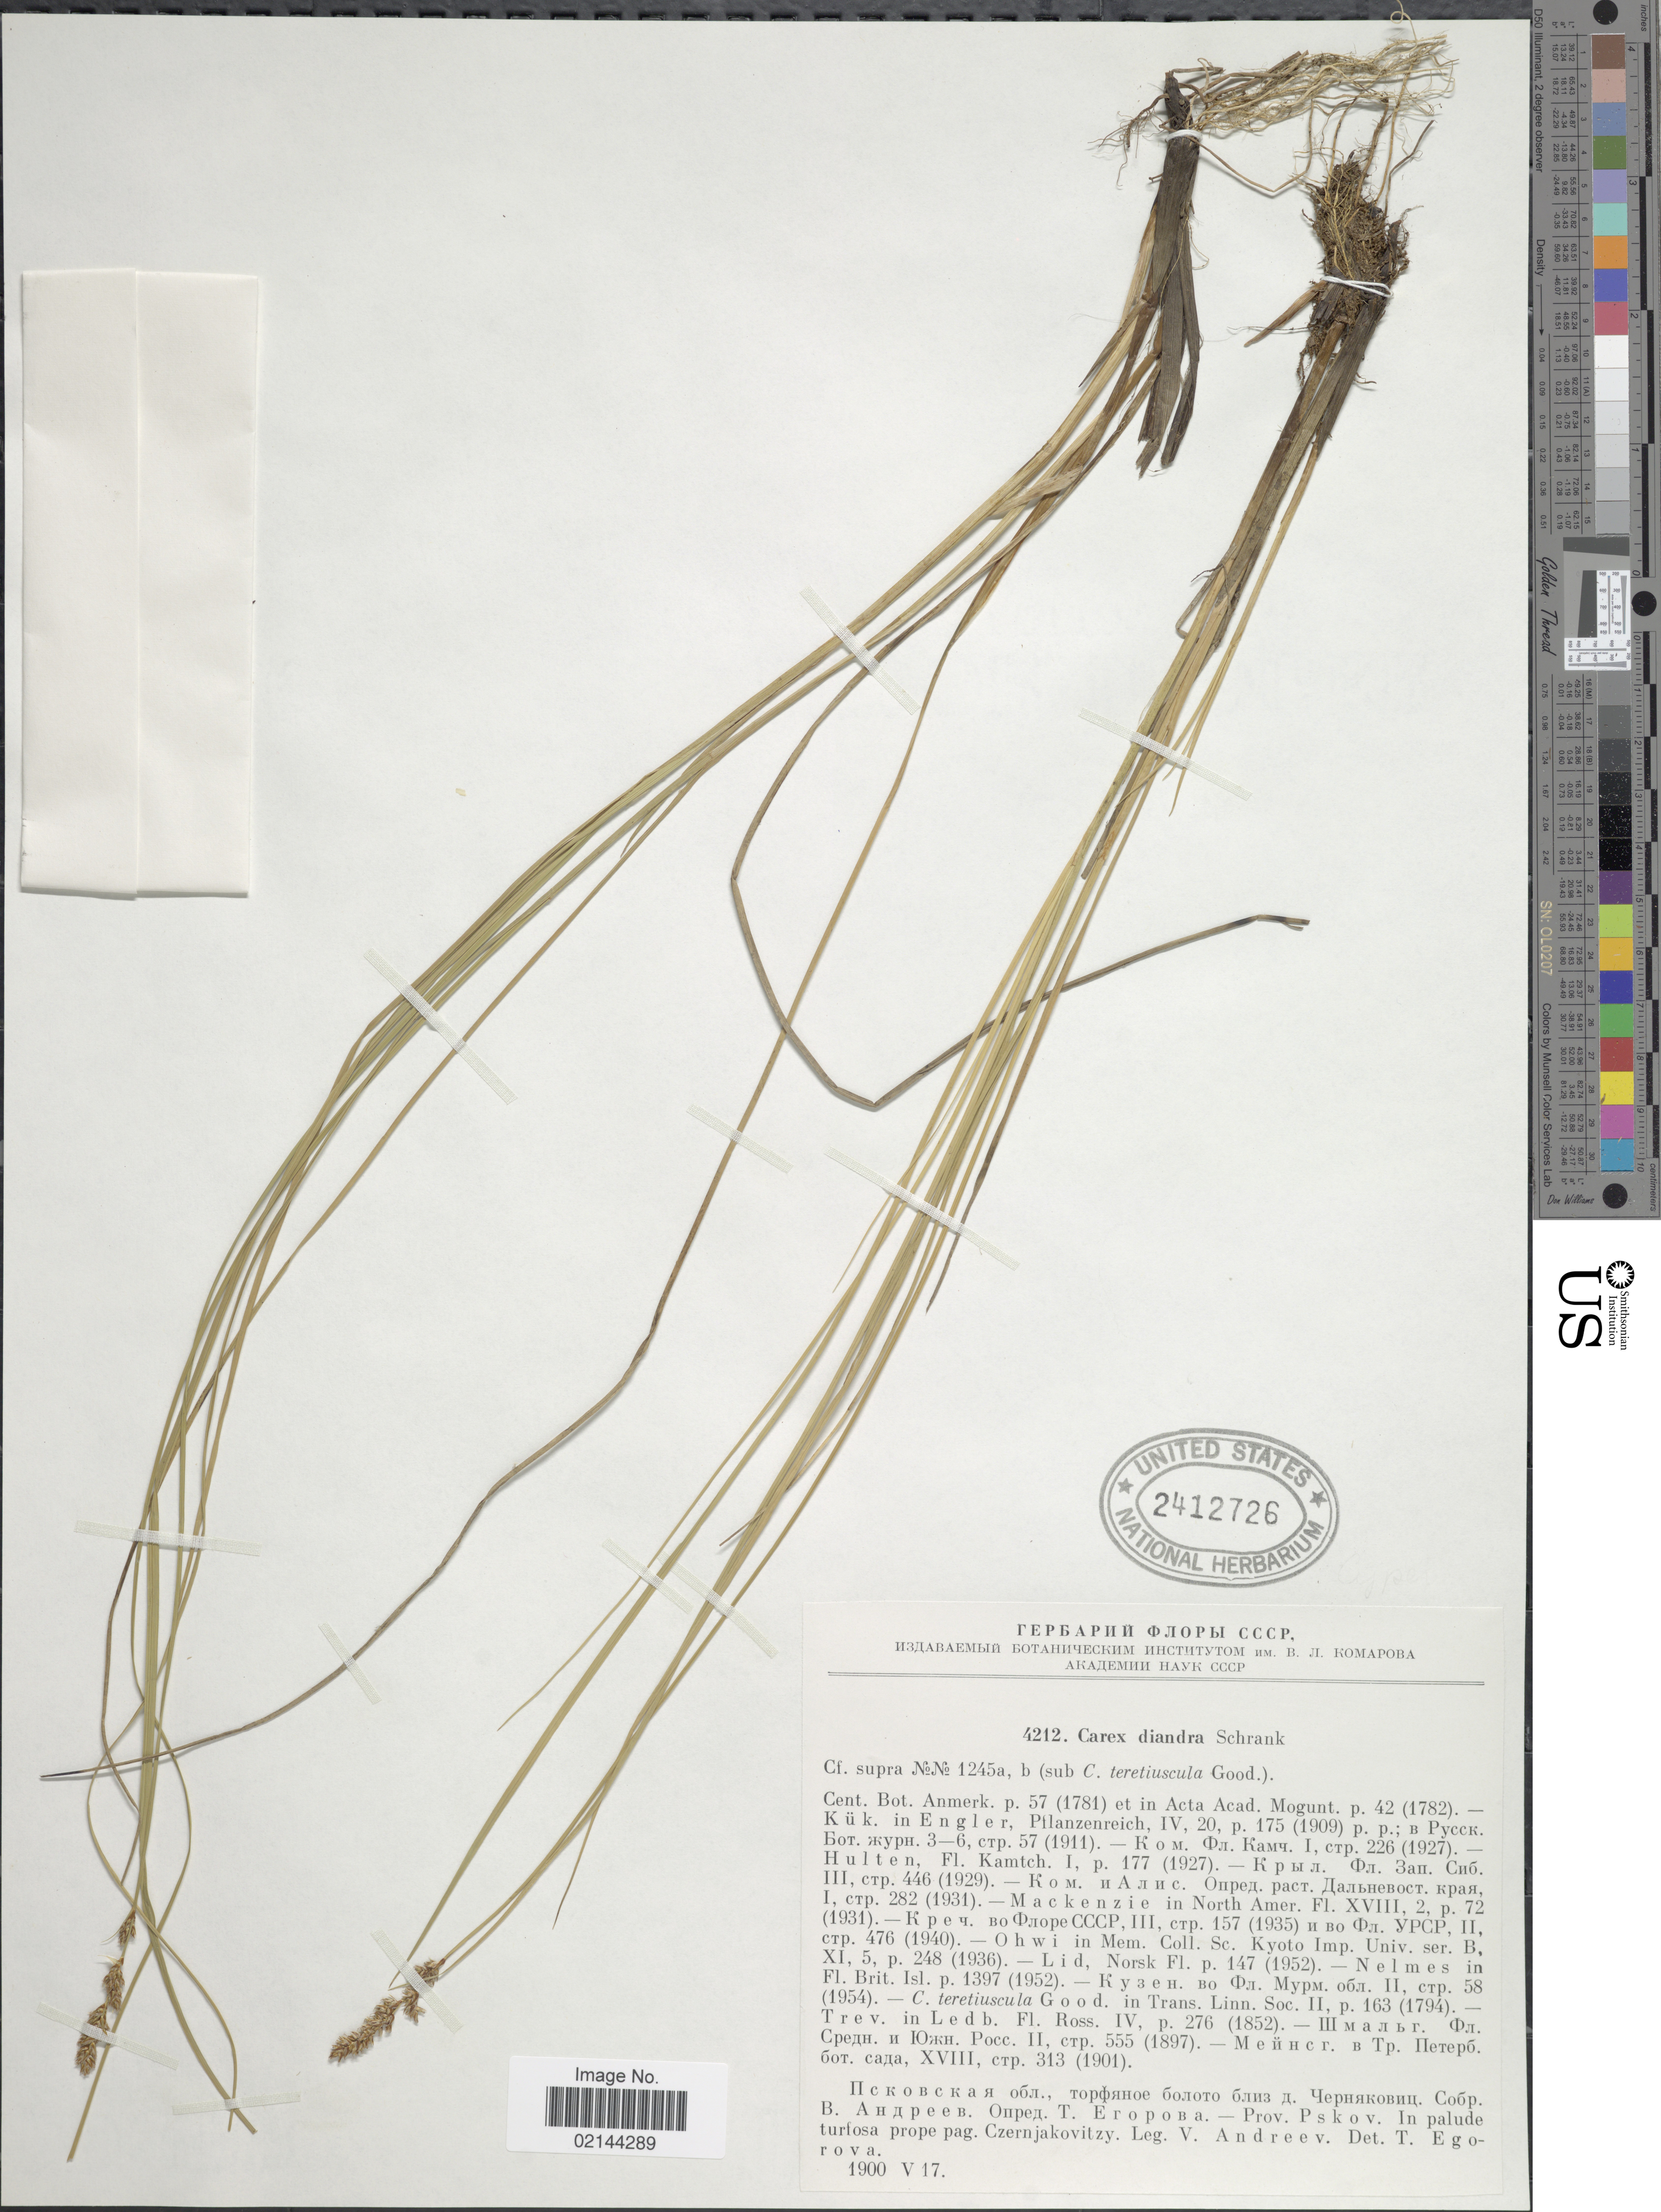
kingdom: Plantae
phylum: Tracheophyta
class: Liliopsida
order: Poales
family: Cyperaceae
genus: Carex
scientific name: Carex diandra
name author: Schrank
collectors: V. Andreev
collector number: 4212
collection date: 1900-05-17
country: Russian Federation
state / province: Pskov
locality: Prov. Pskov, In palude turfosa prope pag. Czernjakovitzy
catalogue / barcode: US 2412726